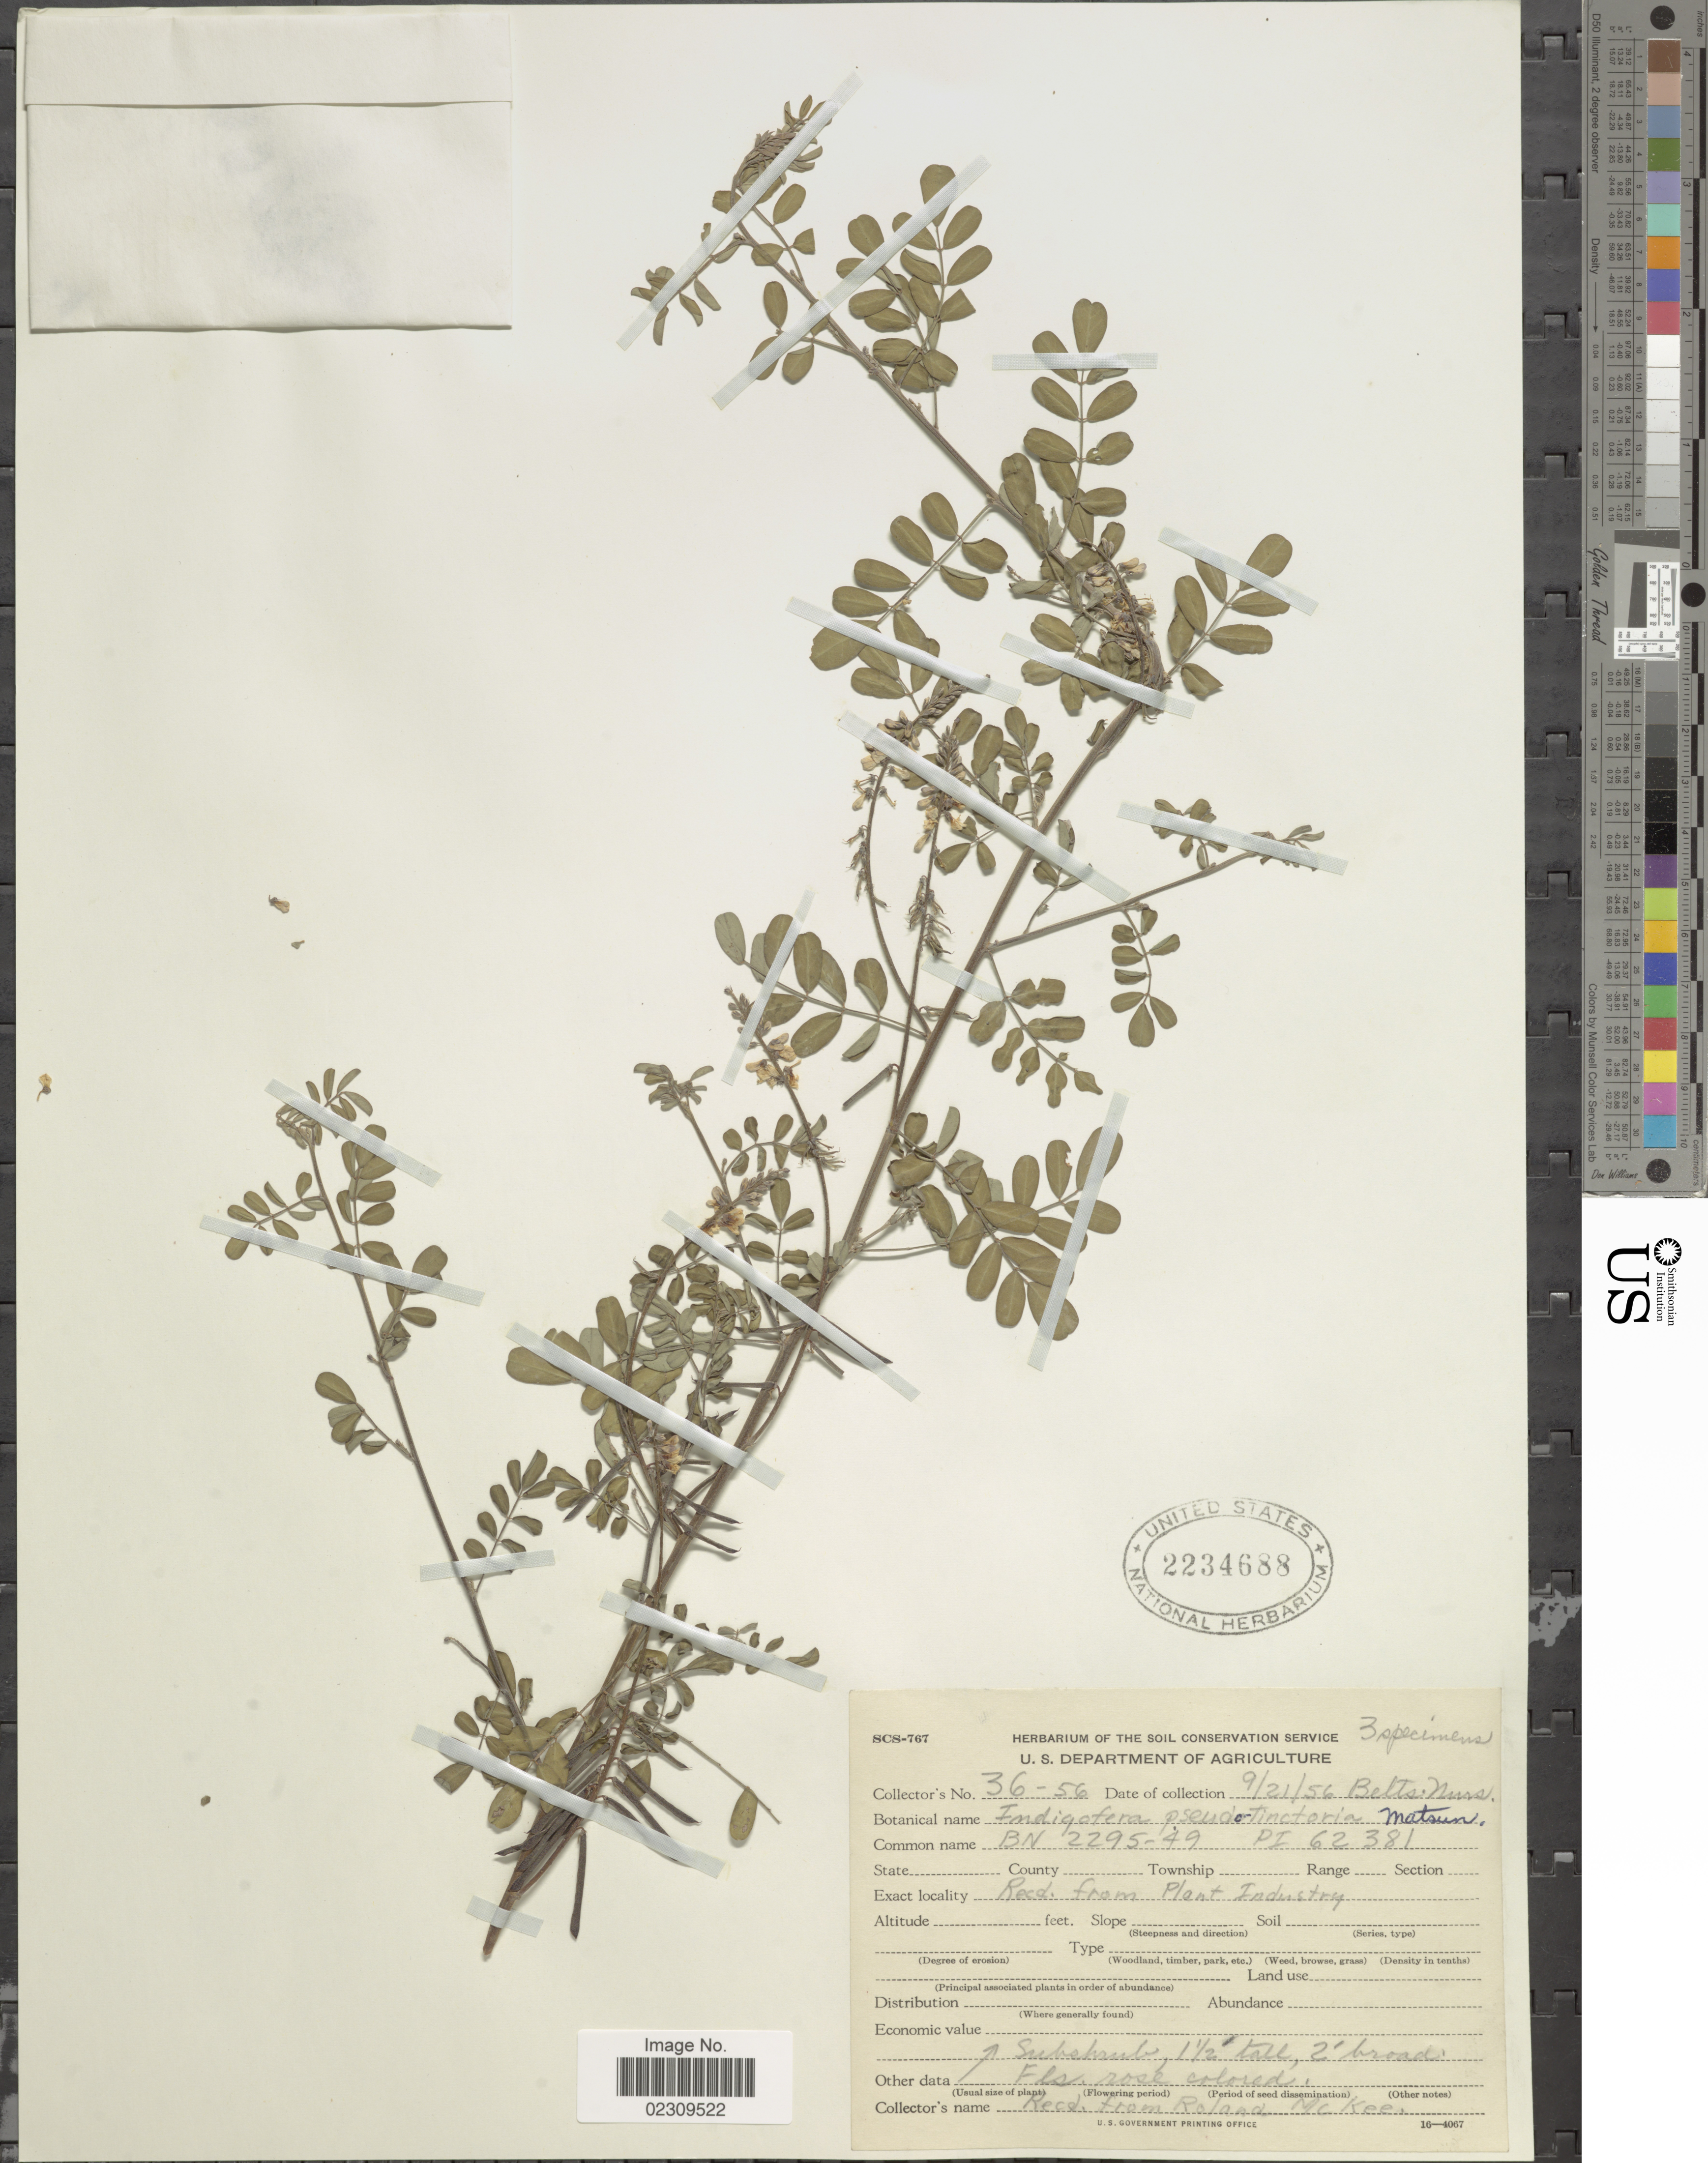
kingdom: Plantae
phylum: Tracheophyta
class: Magnoliopsida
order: Fabales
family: Fabaceae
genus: Indigofera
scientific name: Indigofera pseudotinctoria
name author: Matsum.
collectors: U.S. Department of Agriculture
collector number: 36-56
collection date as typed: Transcribed d/m/y: 21/9/56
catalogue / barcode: US 2234688